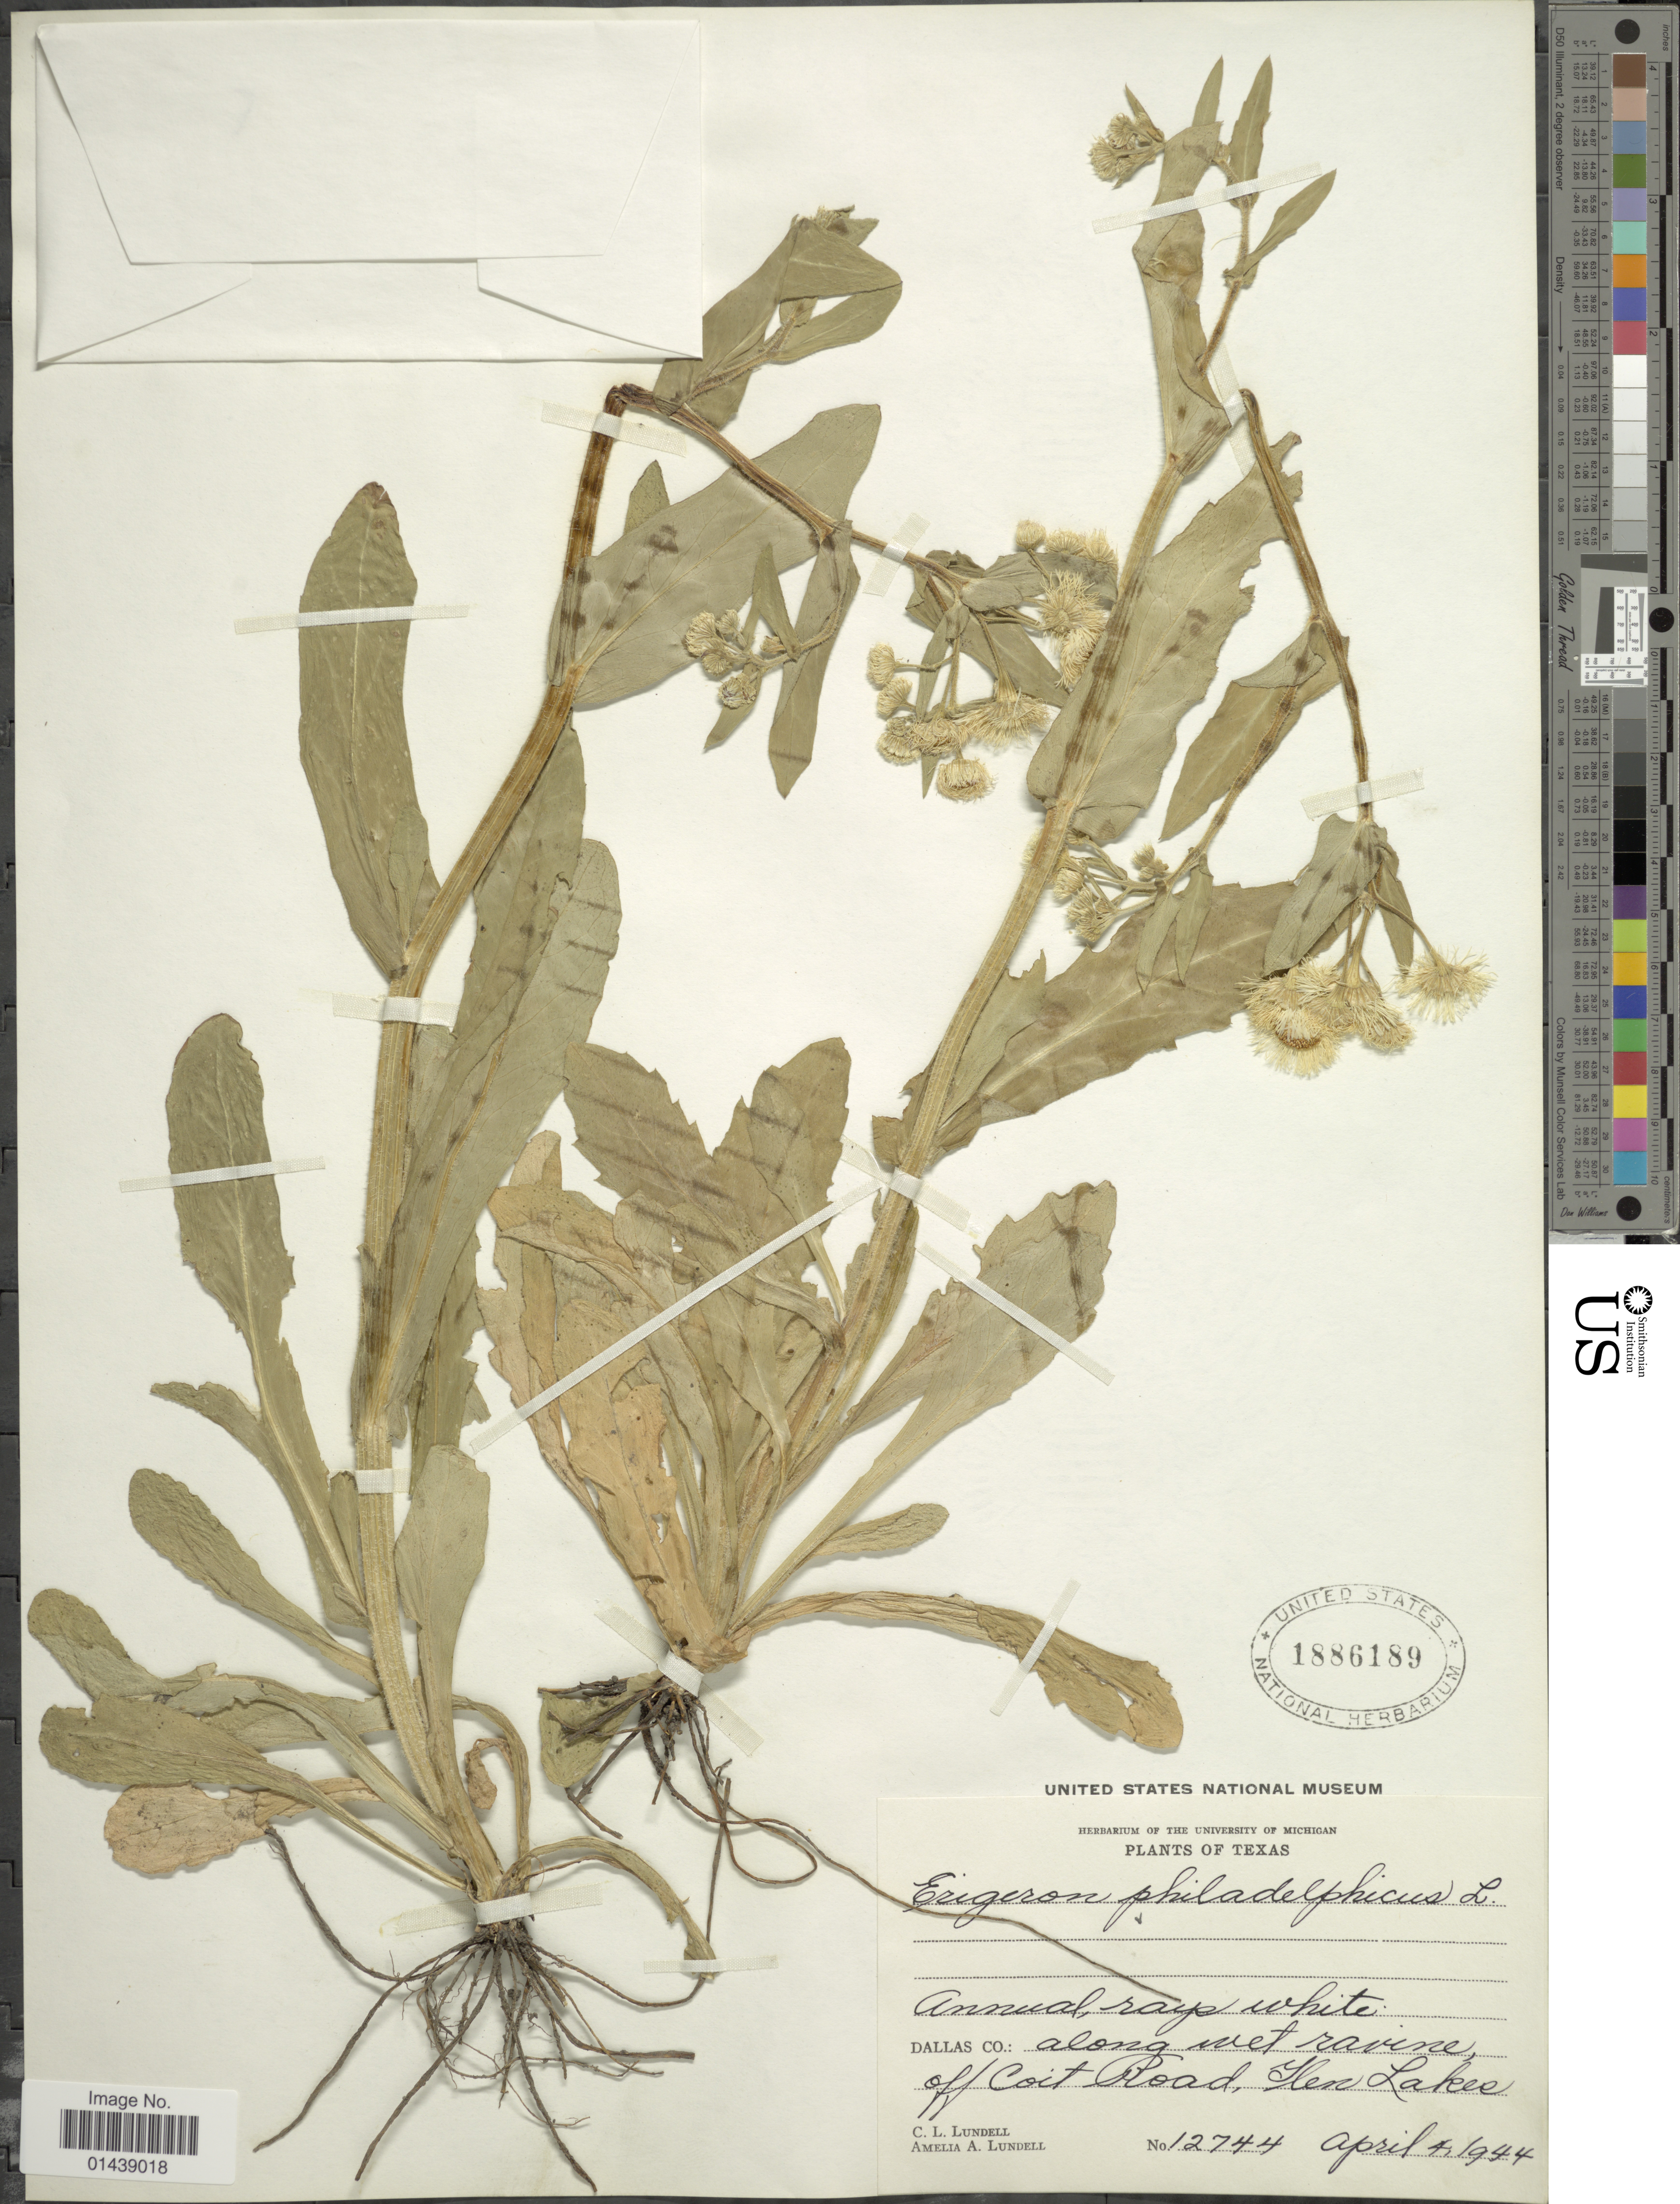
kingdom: Plantae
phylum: Tracheophyta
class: Magnoliopsida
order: Asterales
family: Asteraceae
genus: Erigeron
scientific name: Erigeron philadelphicus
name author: L.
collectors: C. L. Lundell & A. A. Lundell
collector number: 12744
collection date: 1944-04-04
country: United States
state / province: Texas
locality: Dallas Co.: Off Coit Road, Glen Lakes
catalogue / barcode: US 1886189